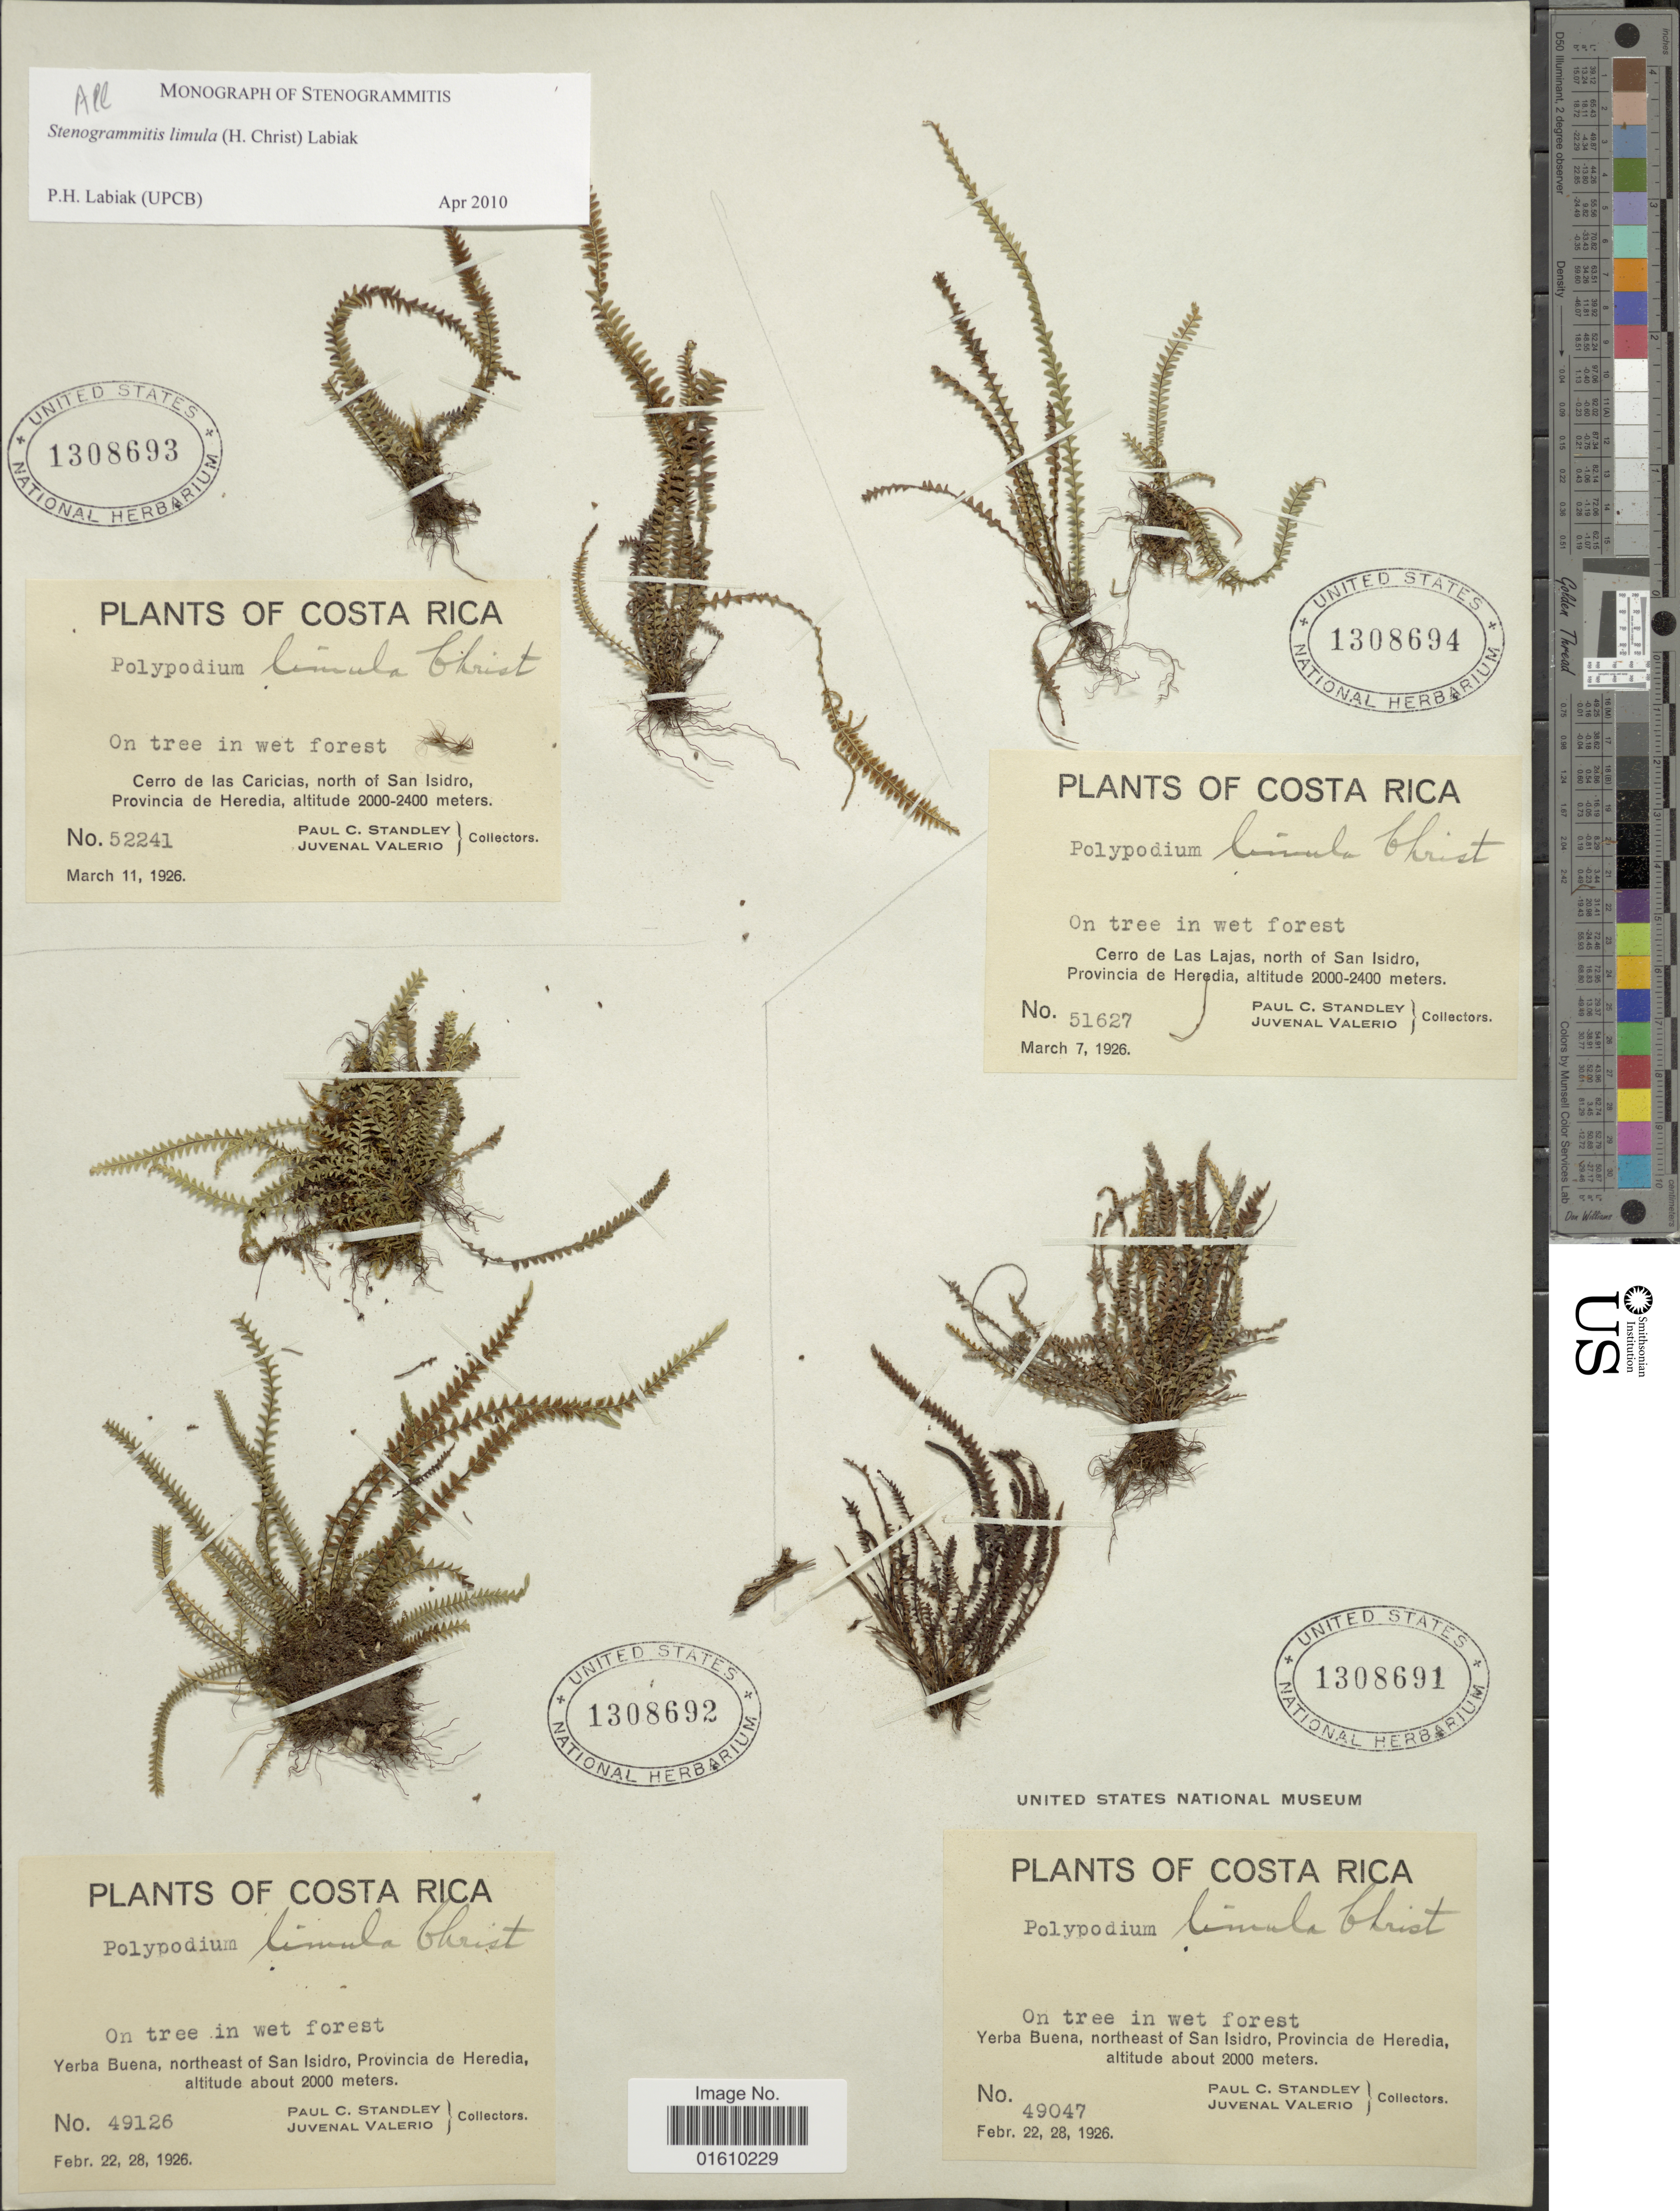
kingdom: Plantae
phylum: Tracheophyta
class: Polypodiopsida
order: Polypodiales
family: Polypodiaceae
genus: Stenogrammitis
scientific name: Stenogrammitis limula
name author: (Christ) Labiak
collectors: P. C. Standley & J. Valerio R.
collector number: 49047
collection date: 1926-02-22/1926-02-28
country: Costa Rica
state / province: Heredia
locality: Yerba Buena, northeast of San Isidro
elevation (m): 2000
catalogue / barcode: US 1308691